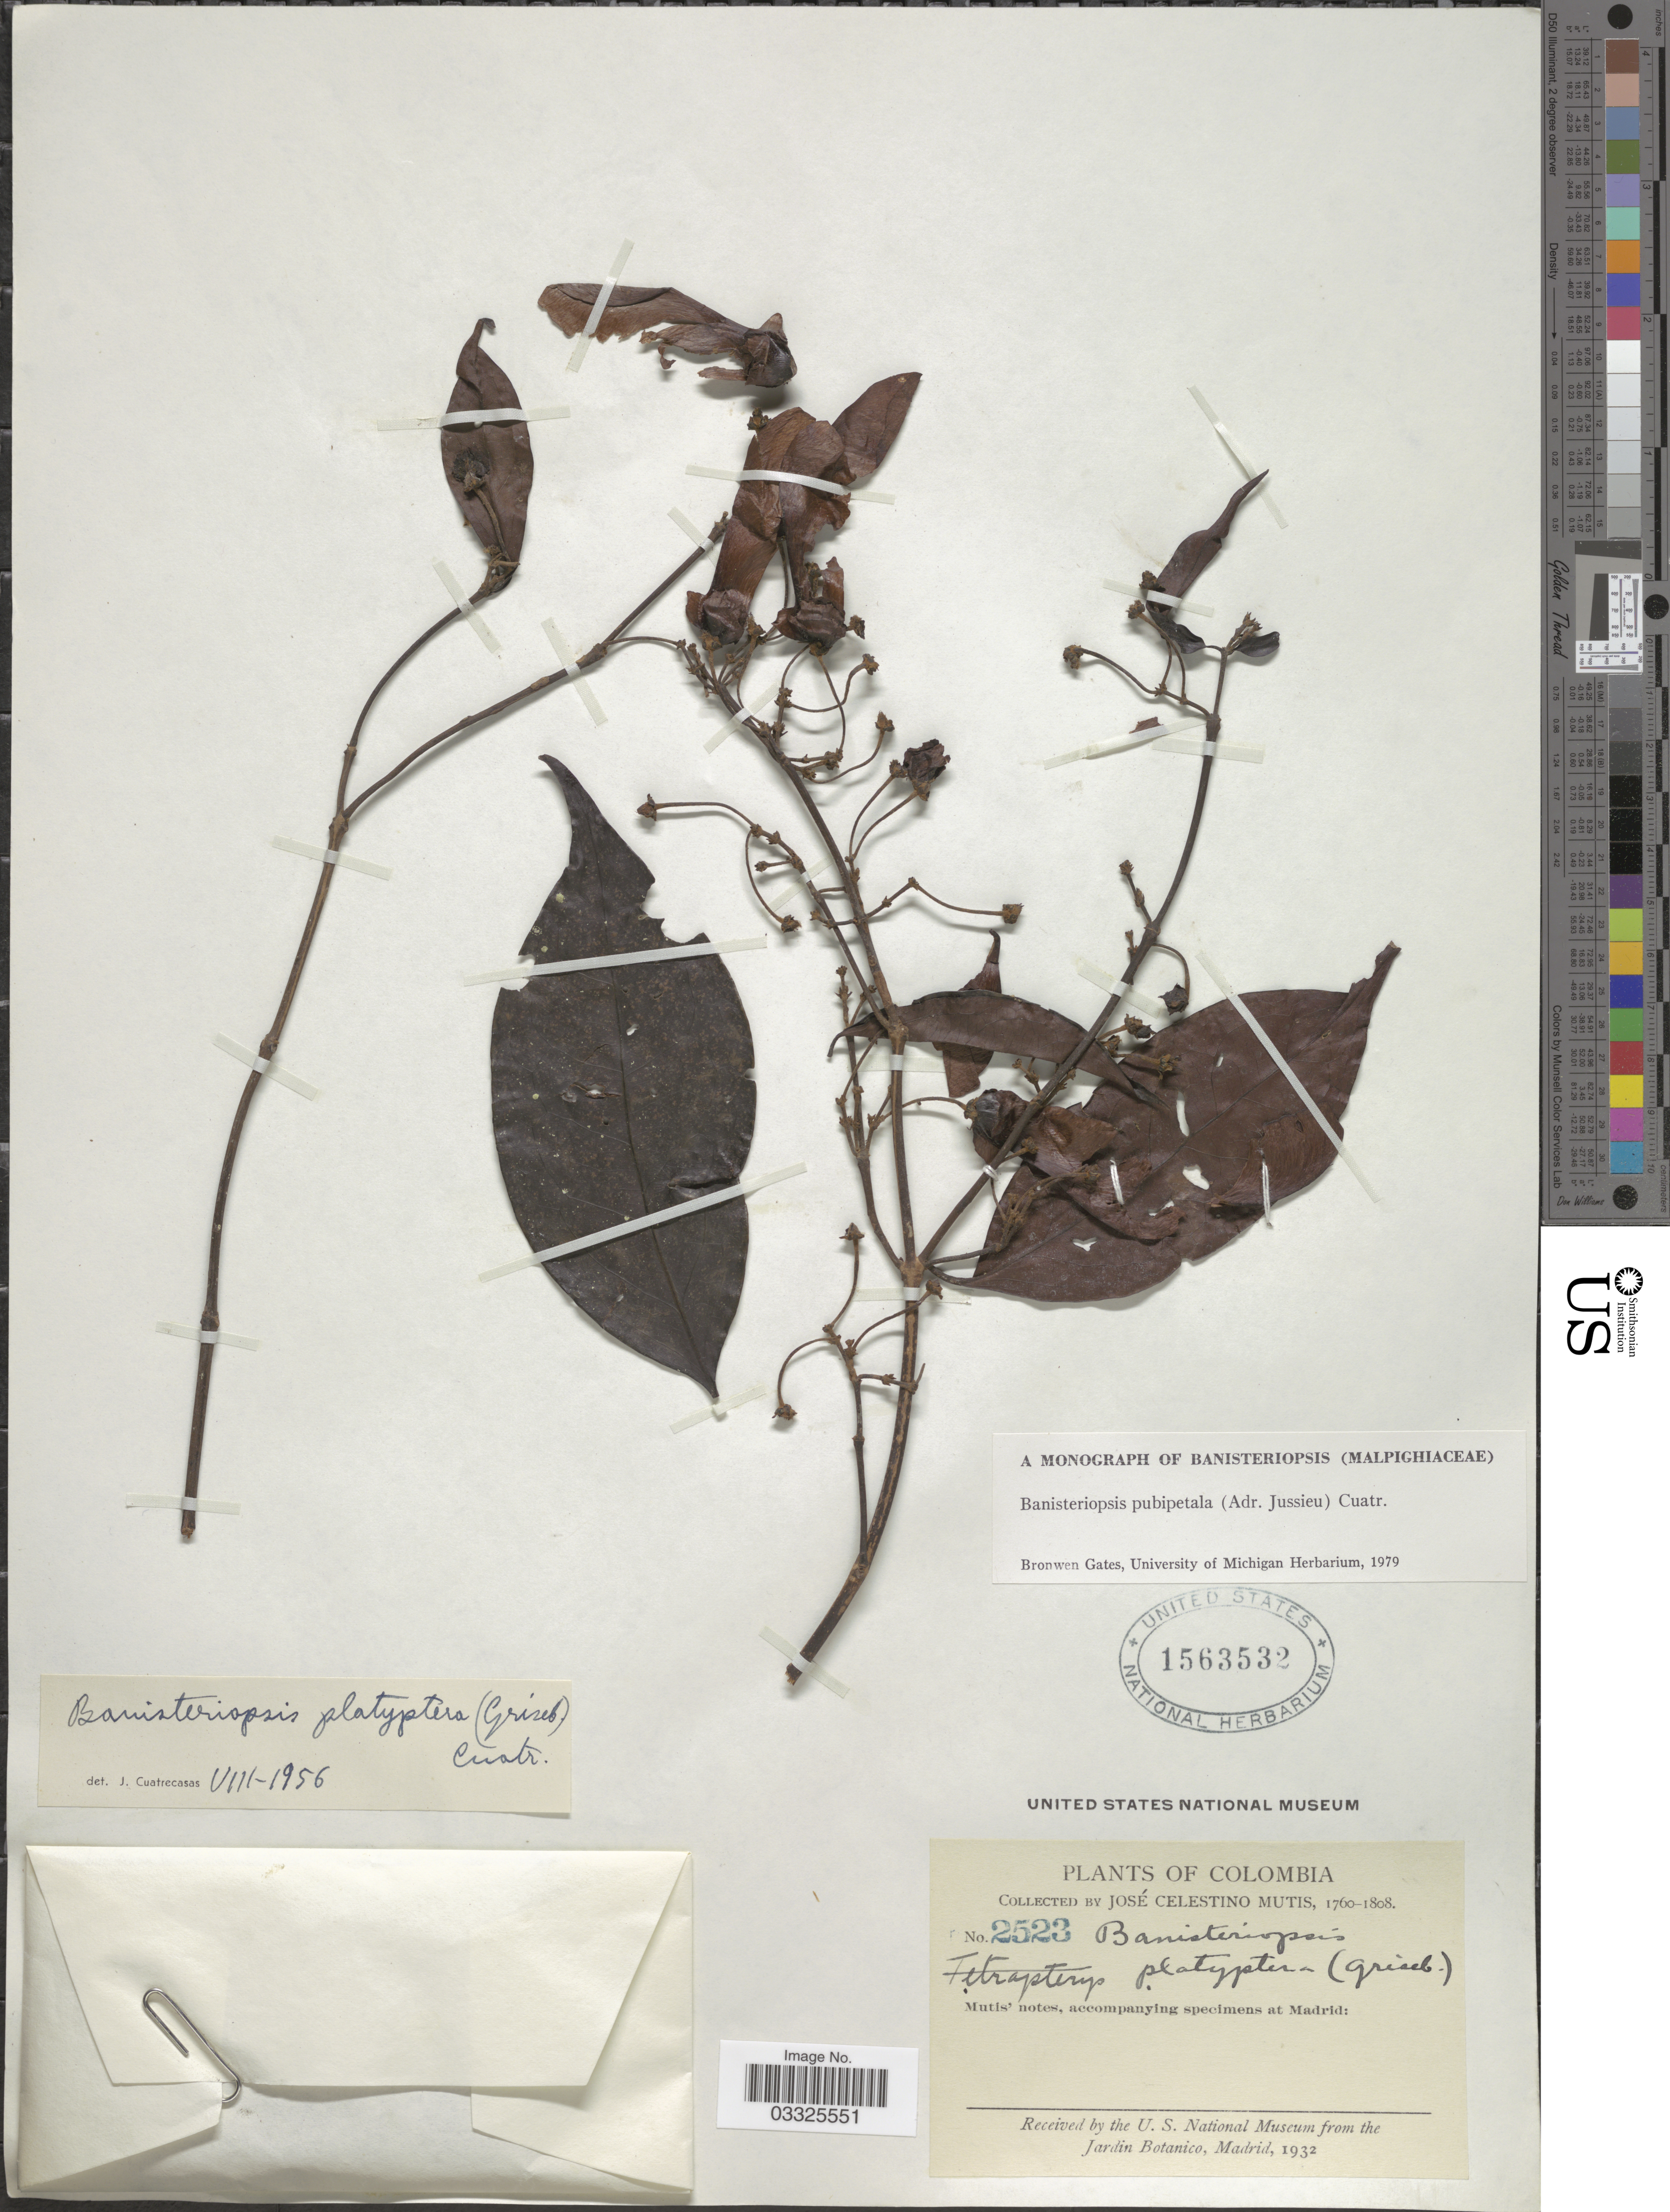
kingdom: Plantae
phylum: Tracheophyta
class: Magnoliopsida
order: Malpighiales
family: Malpighiaceae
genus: Banisteriopsis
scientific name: Banisteriopsis pubipetala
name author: (A. Juss.) Cuatrec.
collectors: J. C. B. Mutis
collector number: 2523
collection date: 1760/1808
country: Colombia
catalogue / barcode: US 1563532